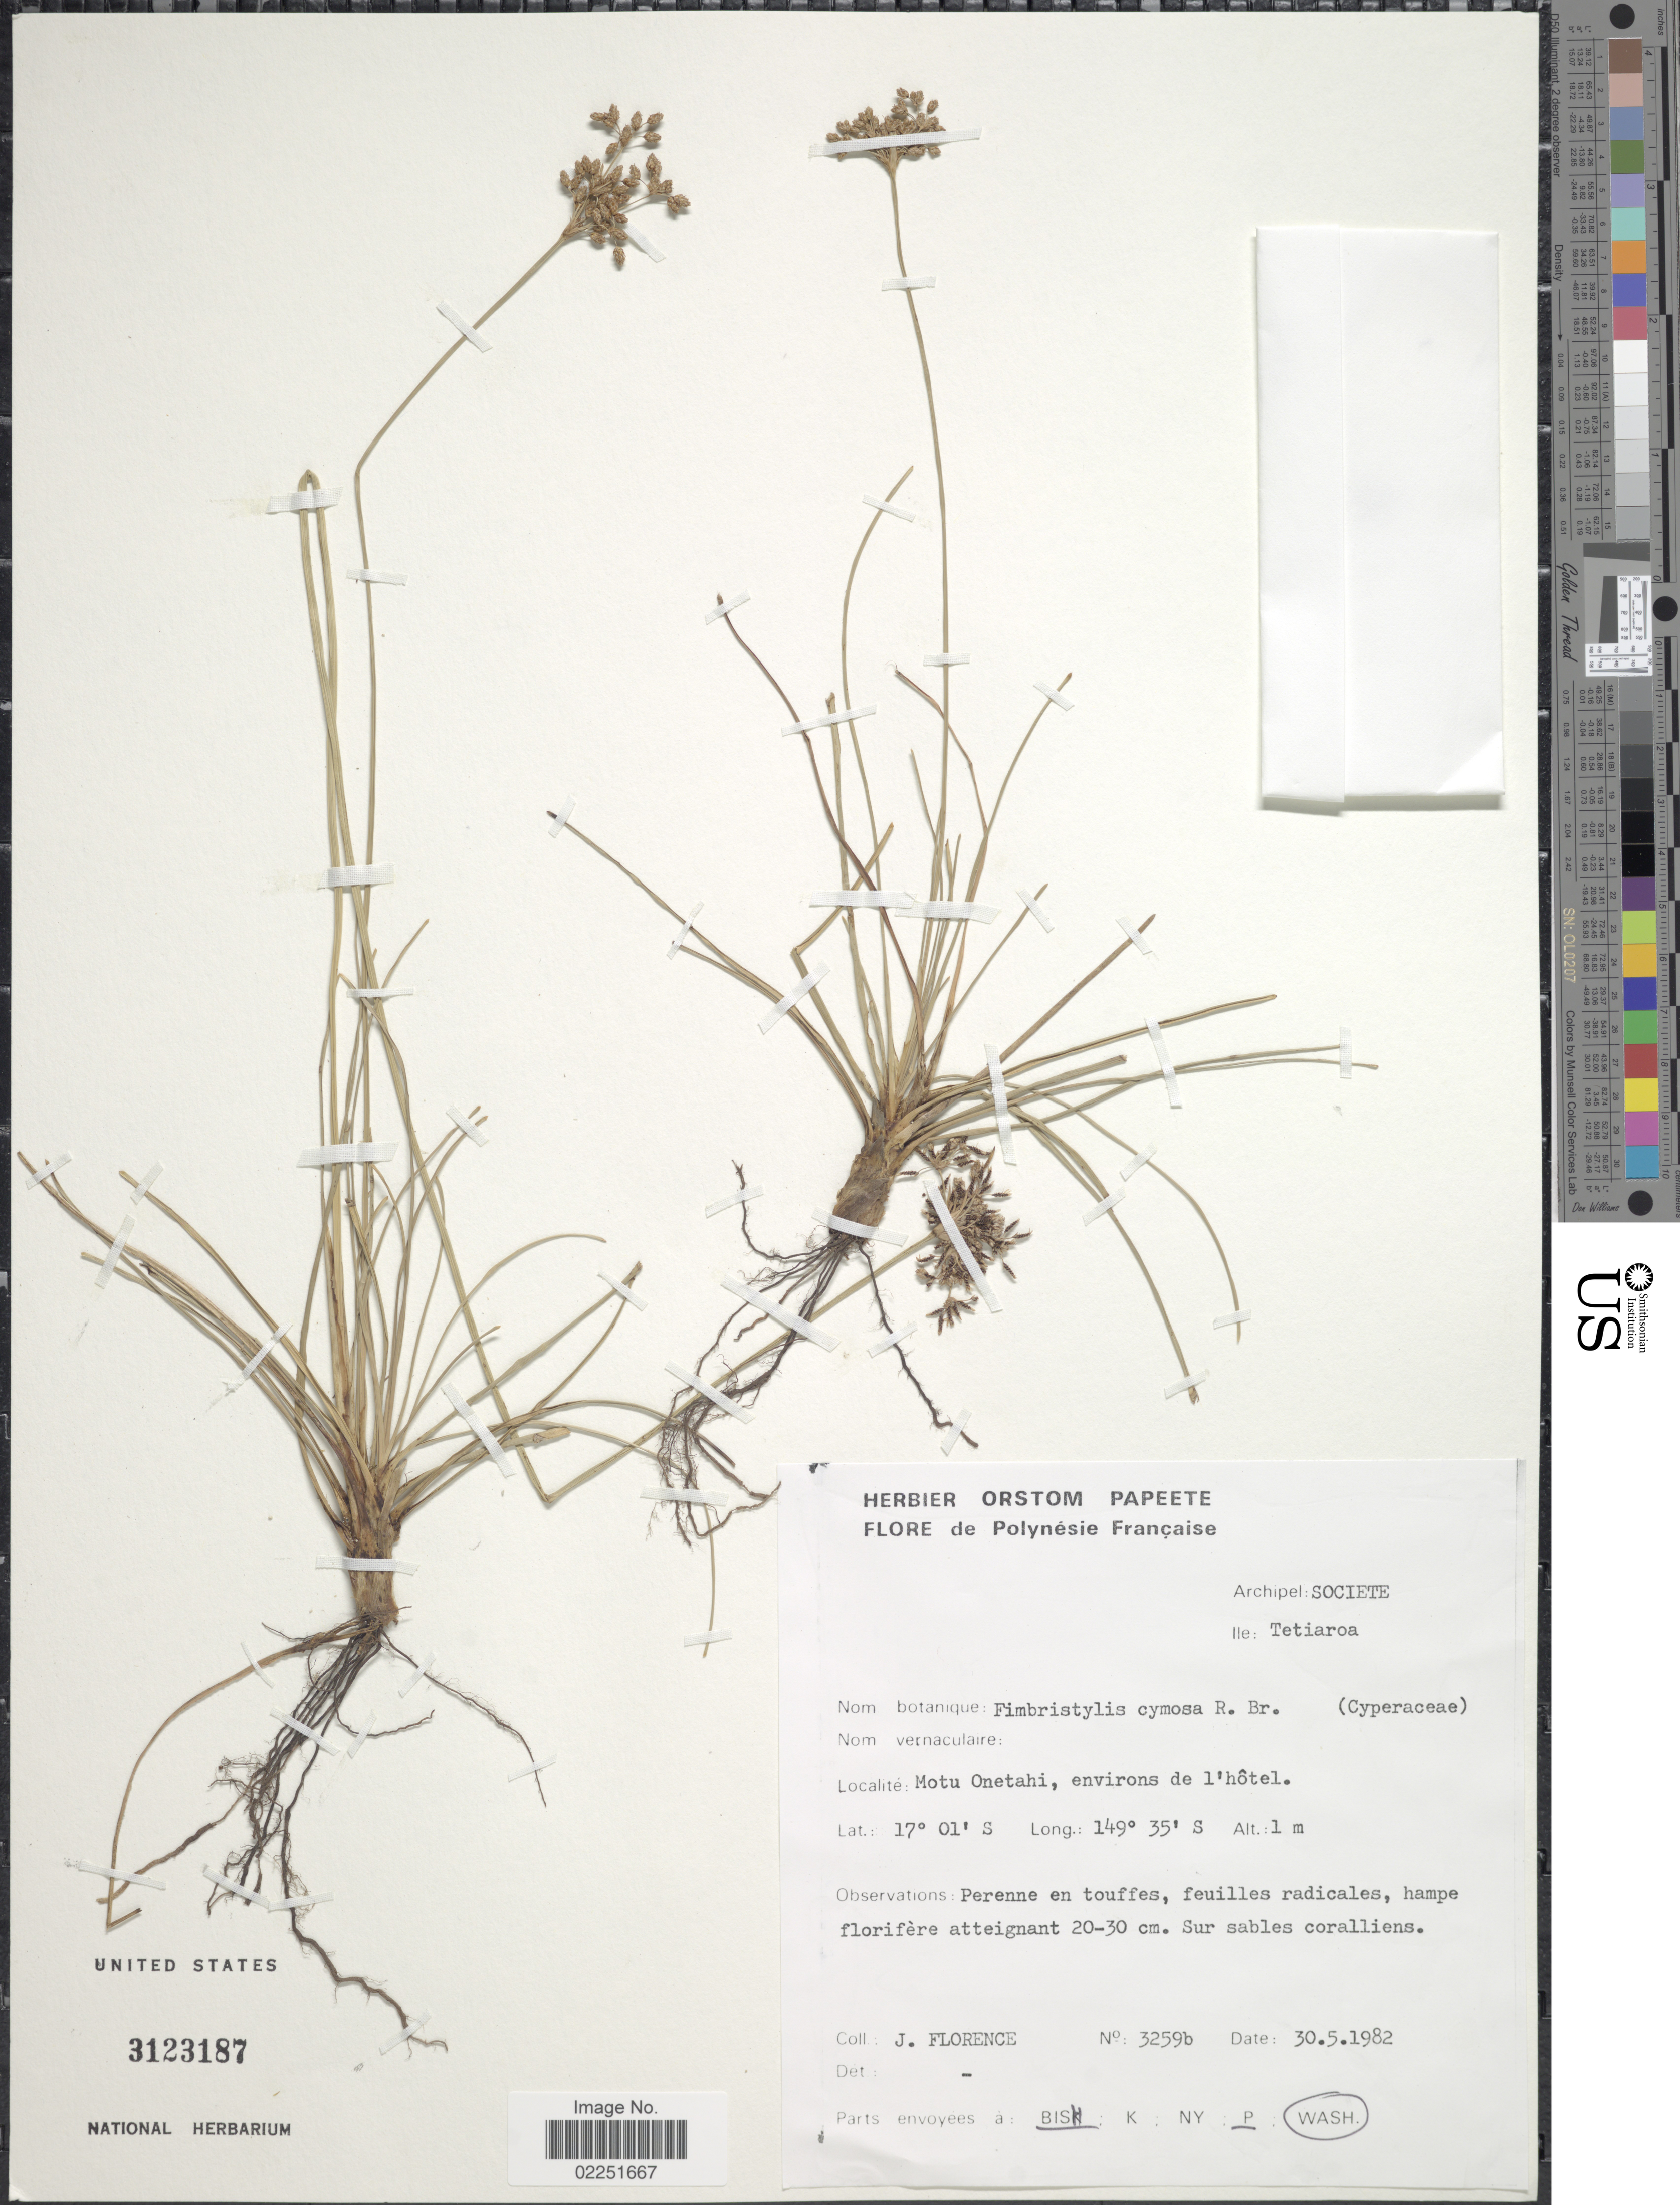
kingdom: Plantae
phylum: Tracheophyta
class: Liliopsida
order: Poales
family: Cyperaceae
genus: Fimbristylis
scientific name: Fimbristylis cymosa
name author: R. Br.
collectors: J. Florence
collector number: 3259B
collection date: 1982-05-30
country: French Polynesia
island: Tetiaroa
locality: Societe, Tetiaroa. Motu Onetahi, environs de l'hotel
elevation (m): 1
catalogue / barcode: US 3123187